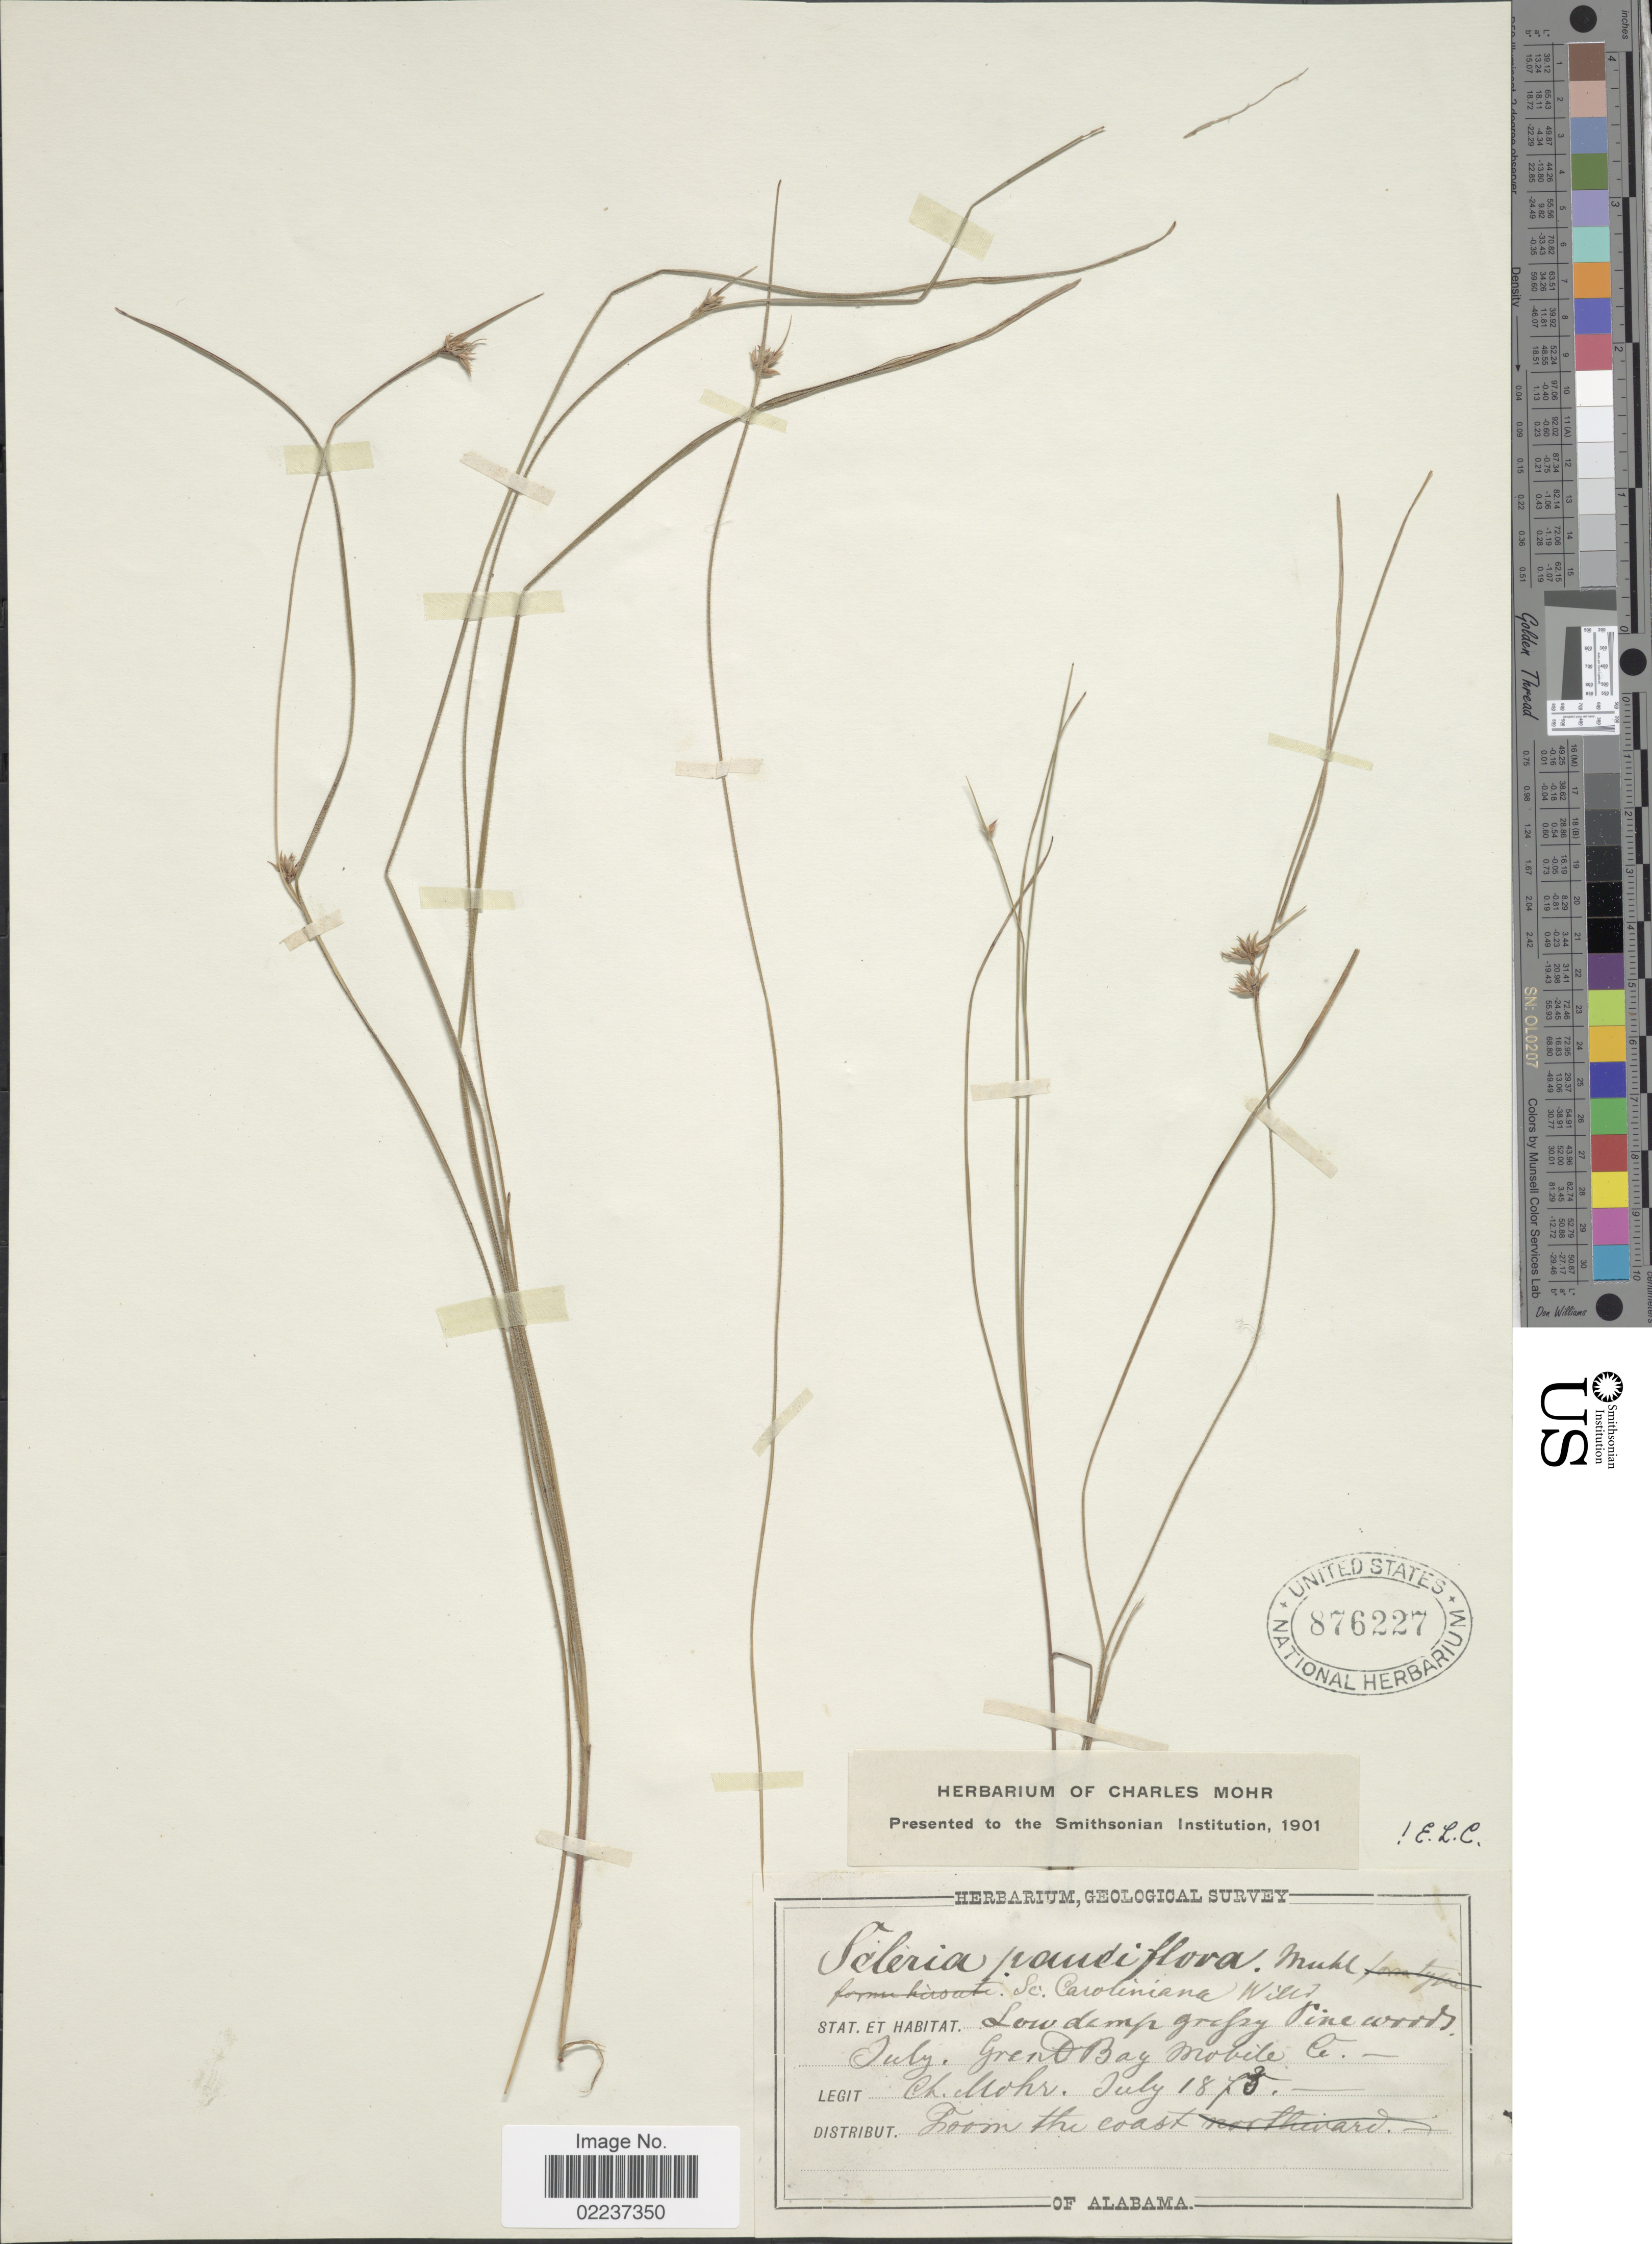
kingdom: Plantae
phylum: Tracheophyta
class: Liliopsida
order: Poales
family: Cyperaceae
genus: Scleria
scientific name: Scleria pauciflora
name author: Muhl. ex Willd.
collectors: C. T. Mohr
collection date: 1875-07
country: United States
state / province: Alabama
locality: Grand Bay, Mobile Co.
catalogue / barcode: US 876227